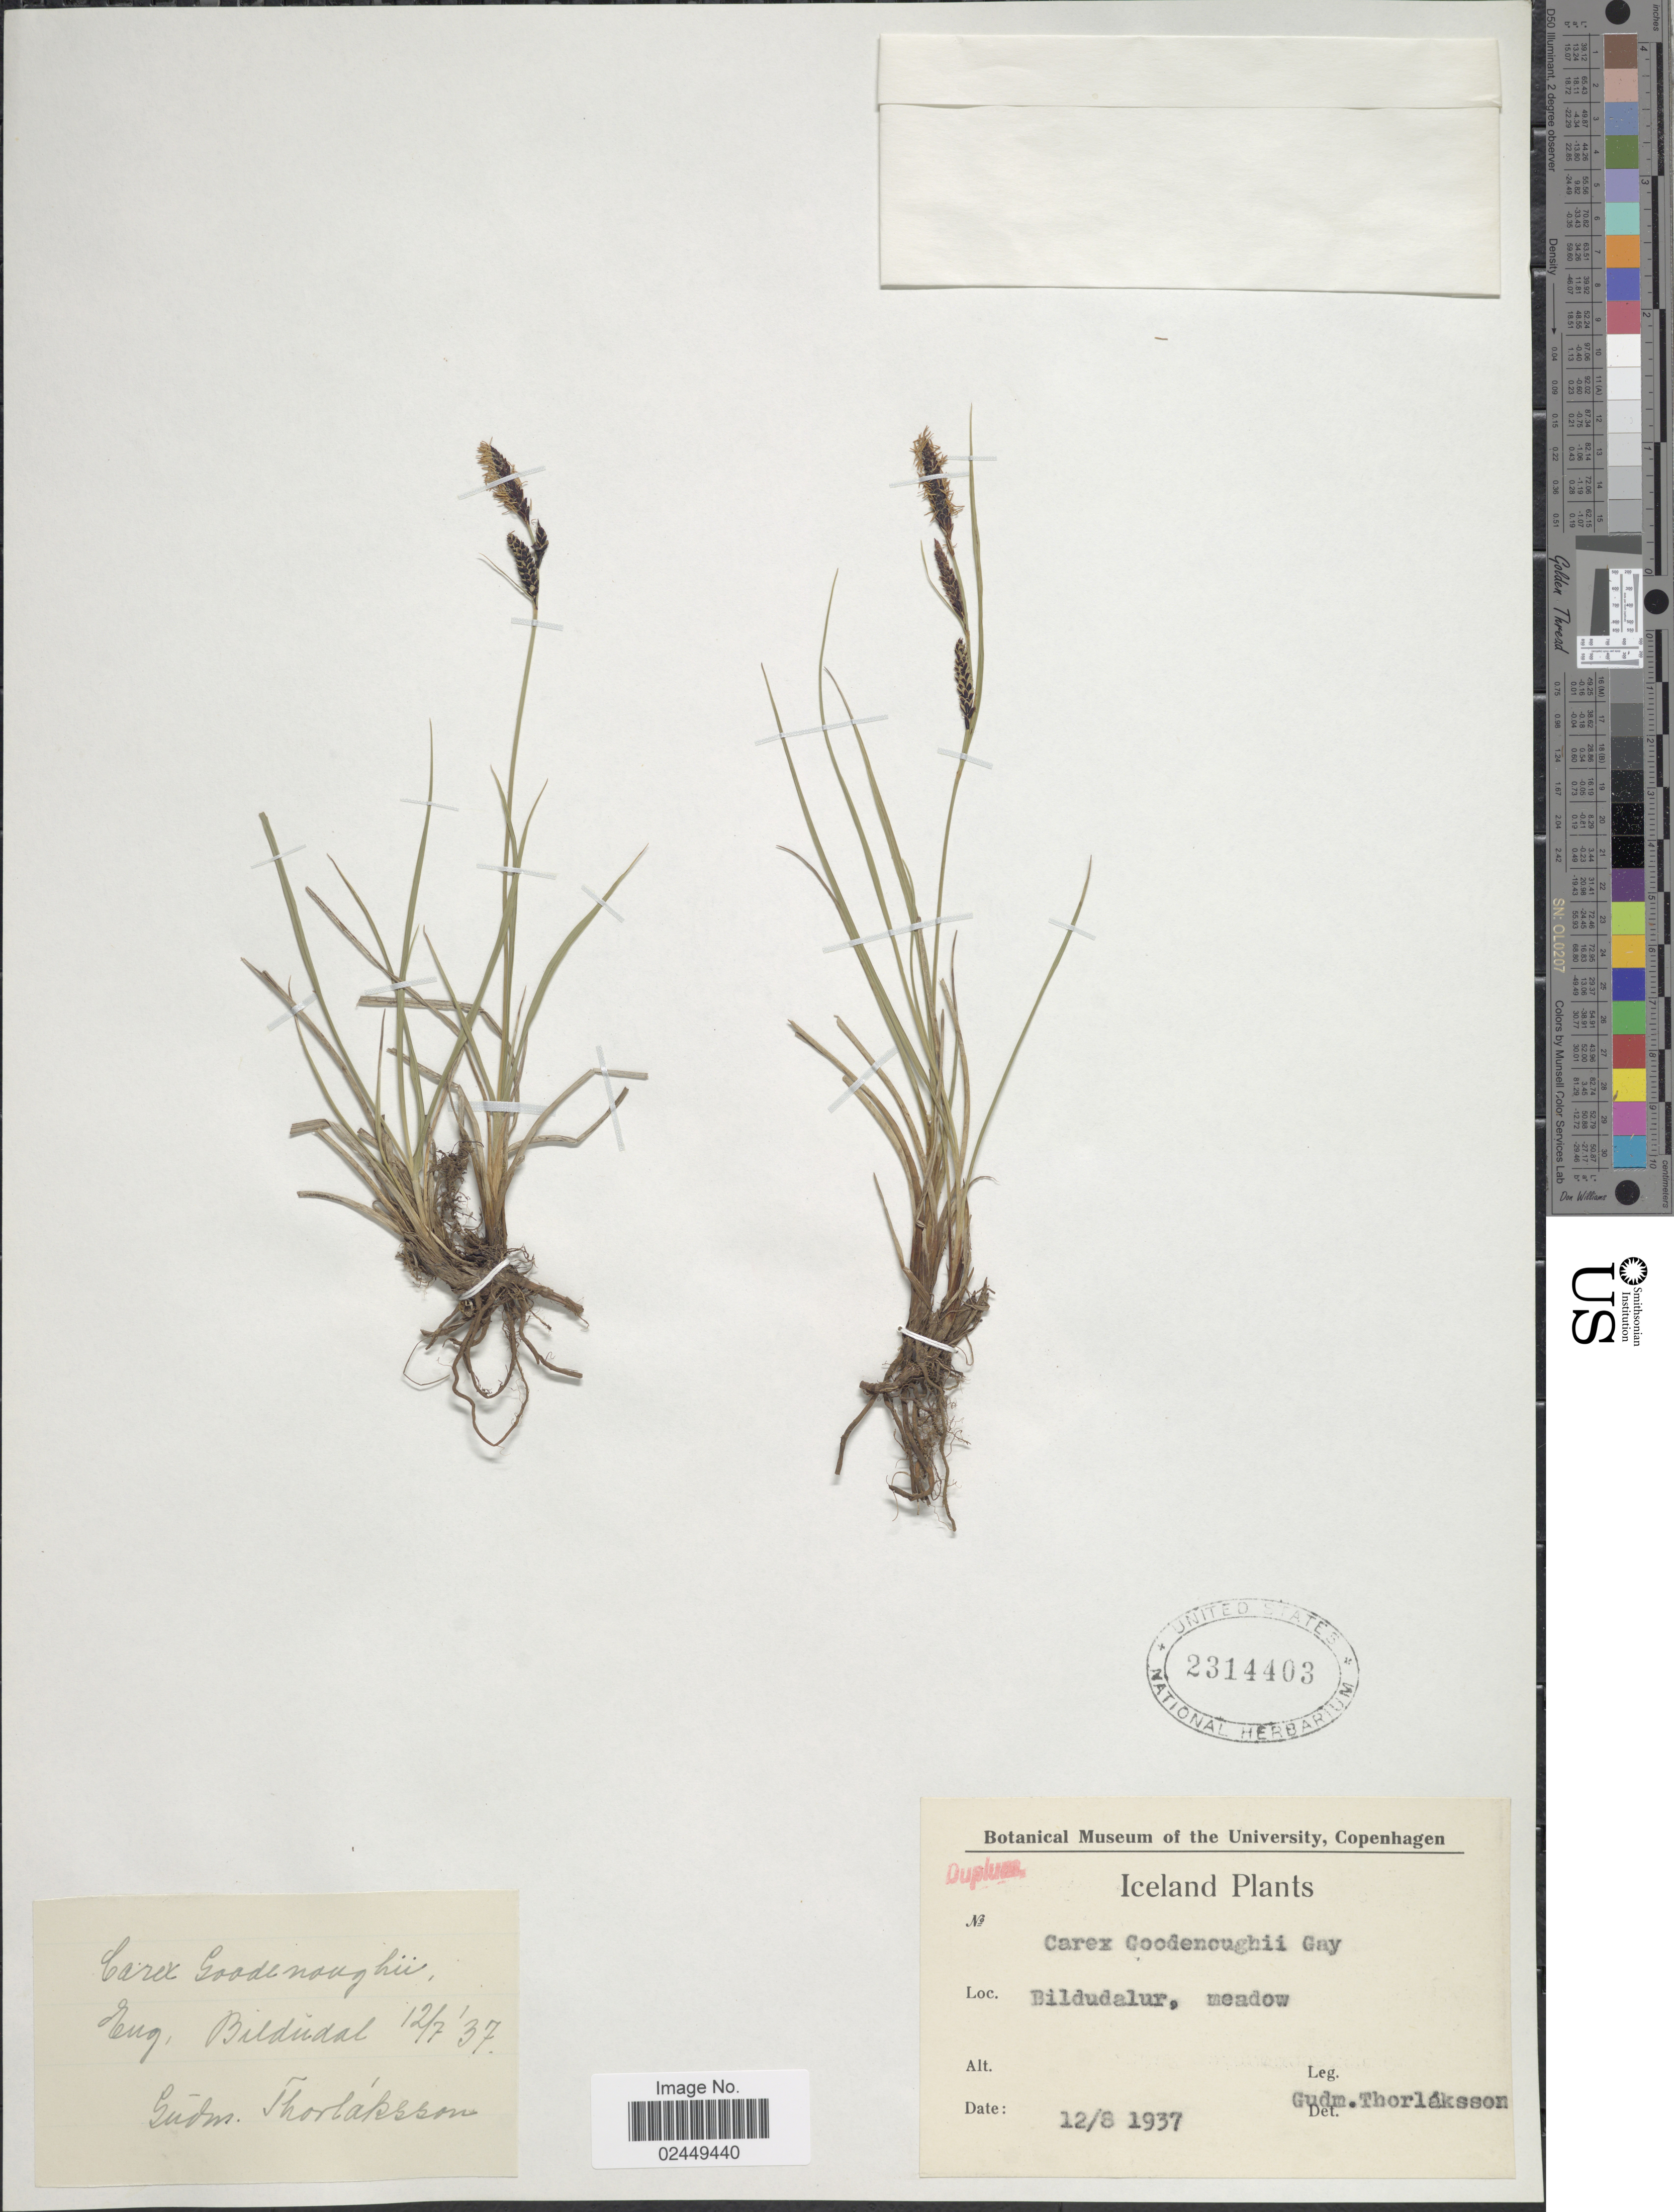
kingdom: Plantae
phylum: Tracheophyta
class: Liliopsida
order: Poales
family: Cyperaceae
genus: Carex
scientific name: Carex nigra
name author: (L.) Reichard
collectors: G. Thorlaksson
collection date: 1937-08-12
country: Iceland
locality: Bildudalur, meadow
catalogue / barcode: US 2314403